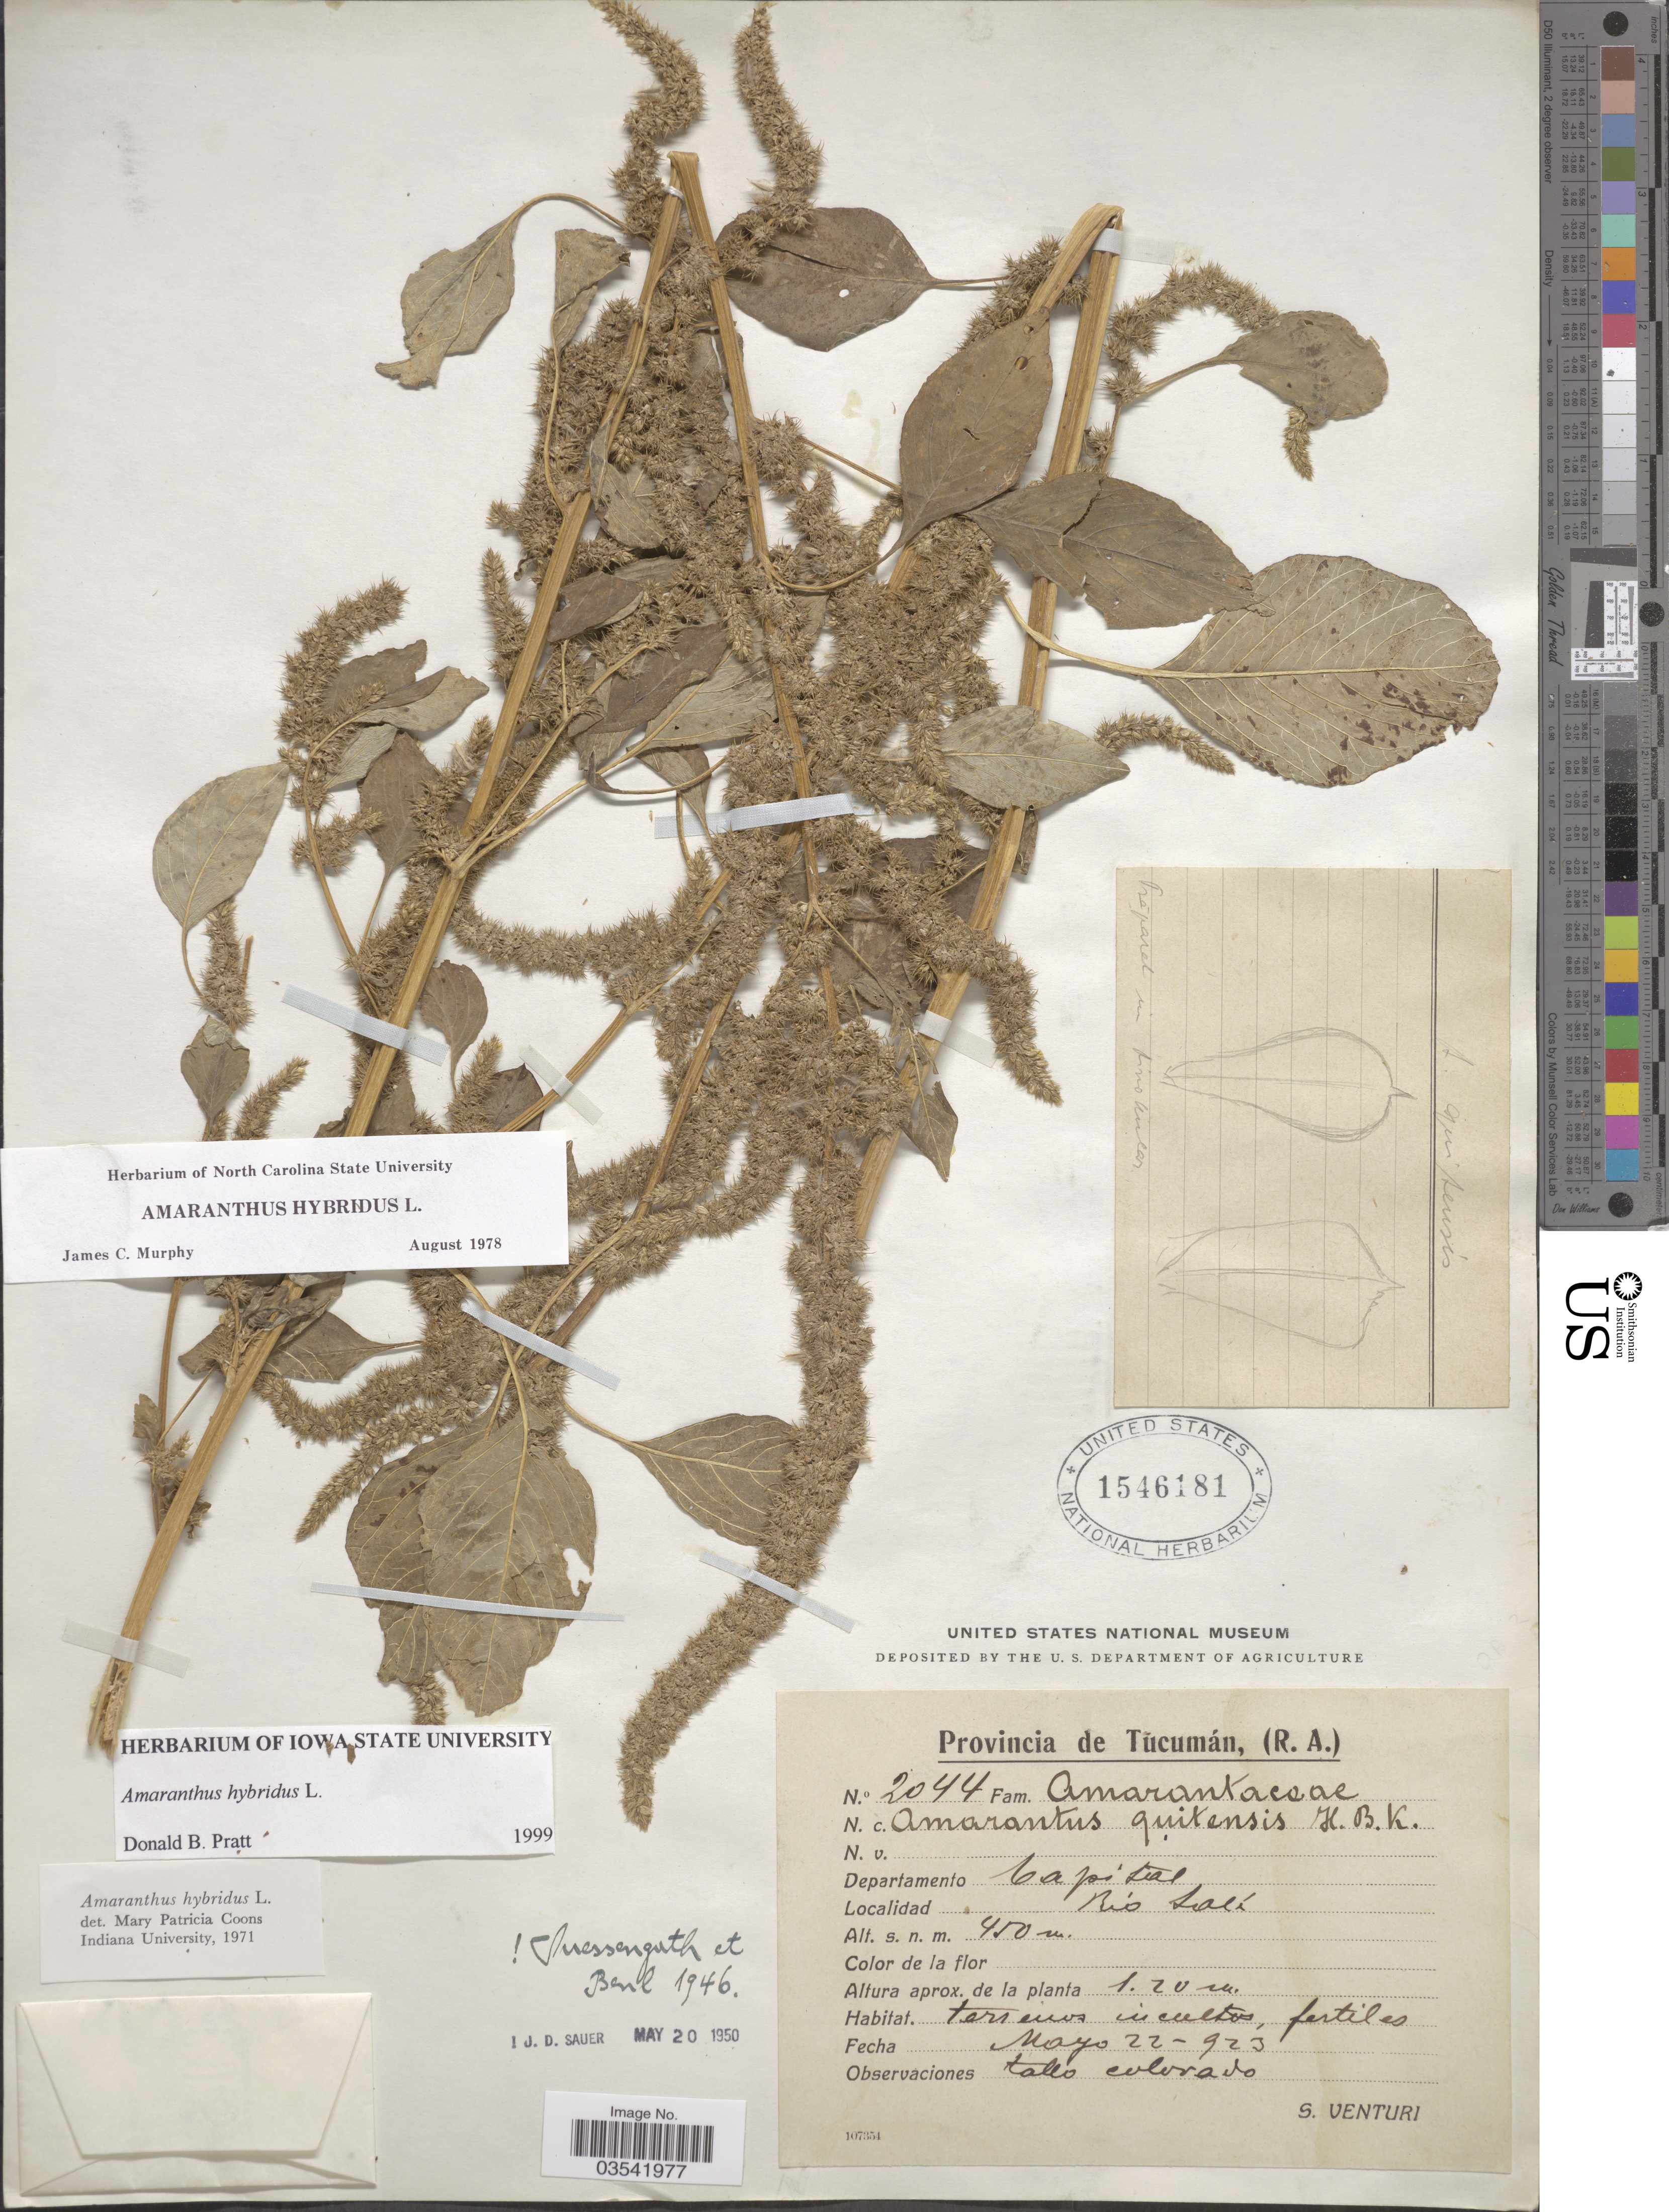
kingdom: Plantae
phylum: Tracheophyta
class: Magnoliopsida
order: Caryophyllales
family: Amaranthaceae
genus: Amaranthus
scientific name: Amaranthus hybridus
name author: L.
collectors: S. Venturi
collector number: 2044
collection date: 1923-05-22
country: Argentina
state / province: Tucuman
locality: Departamento Capital. Rio Salí.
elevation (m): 450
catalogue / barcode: US 1546181